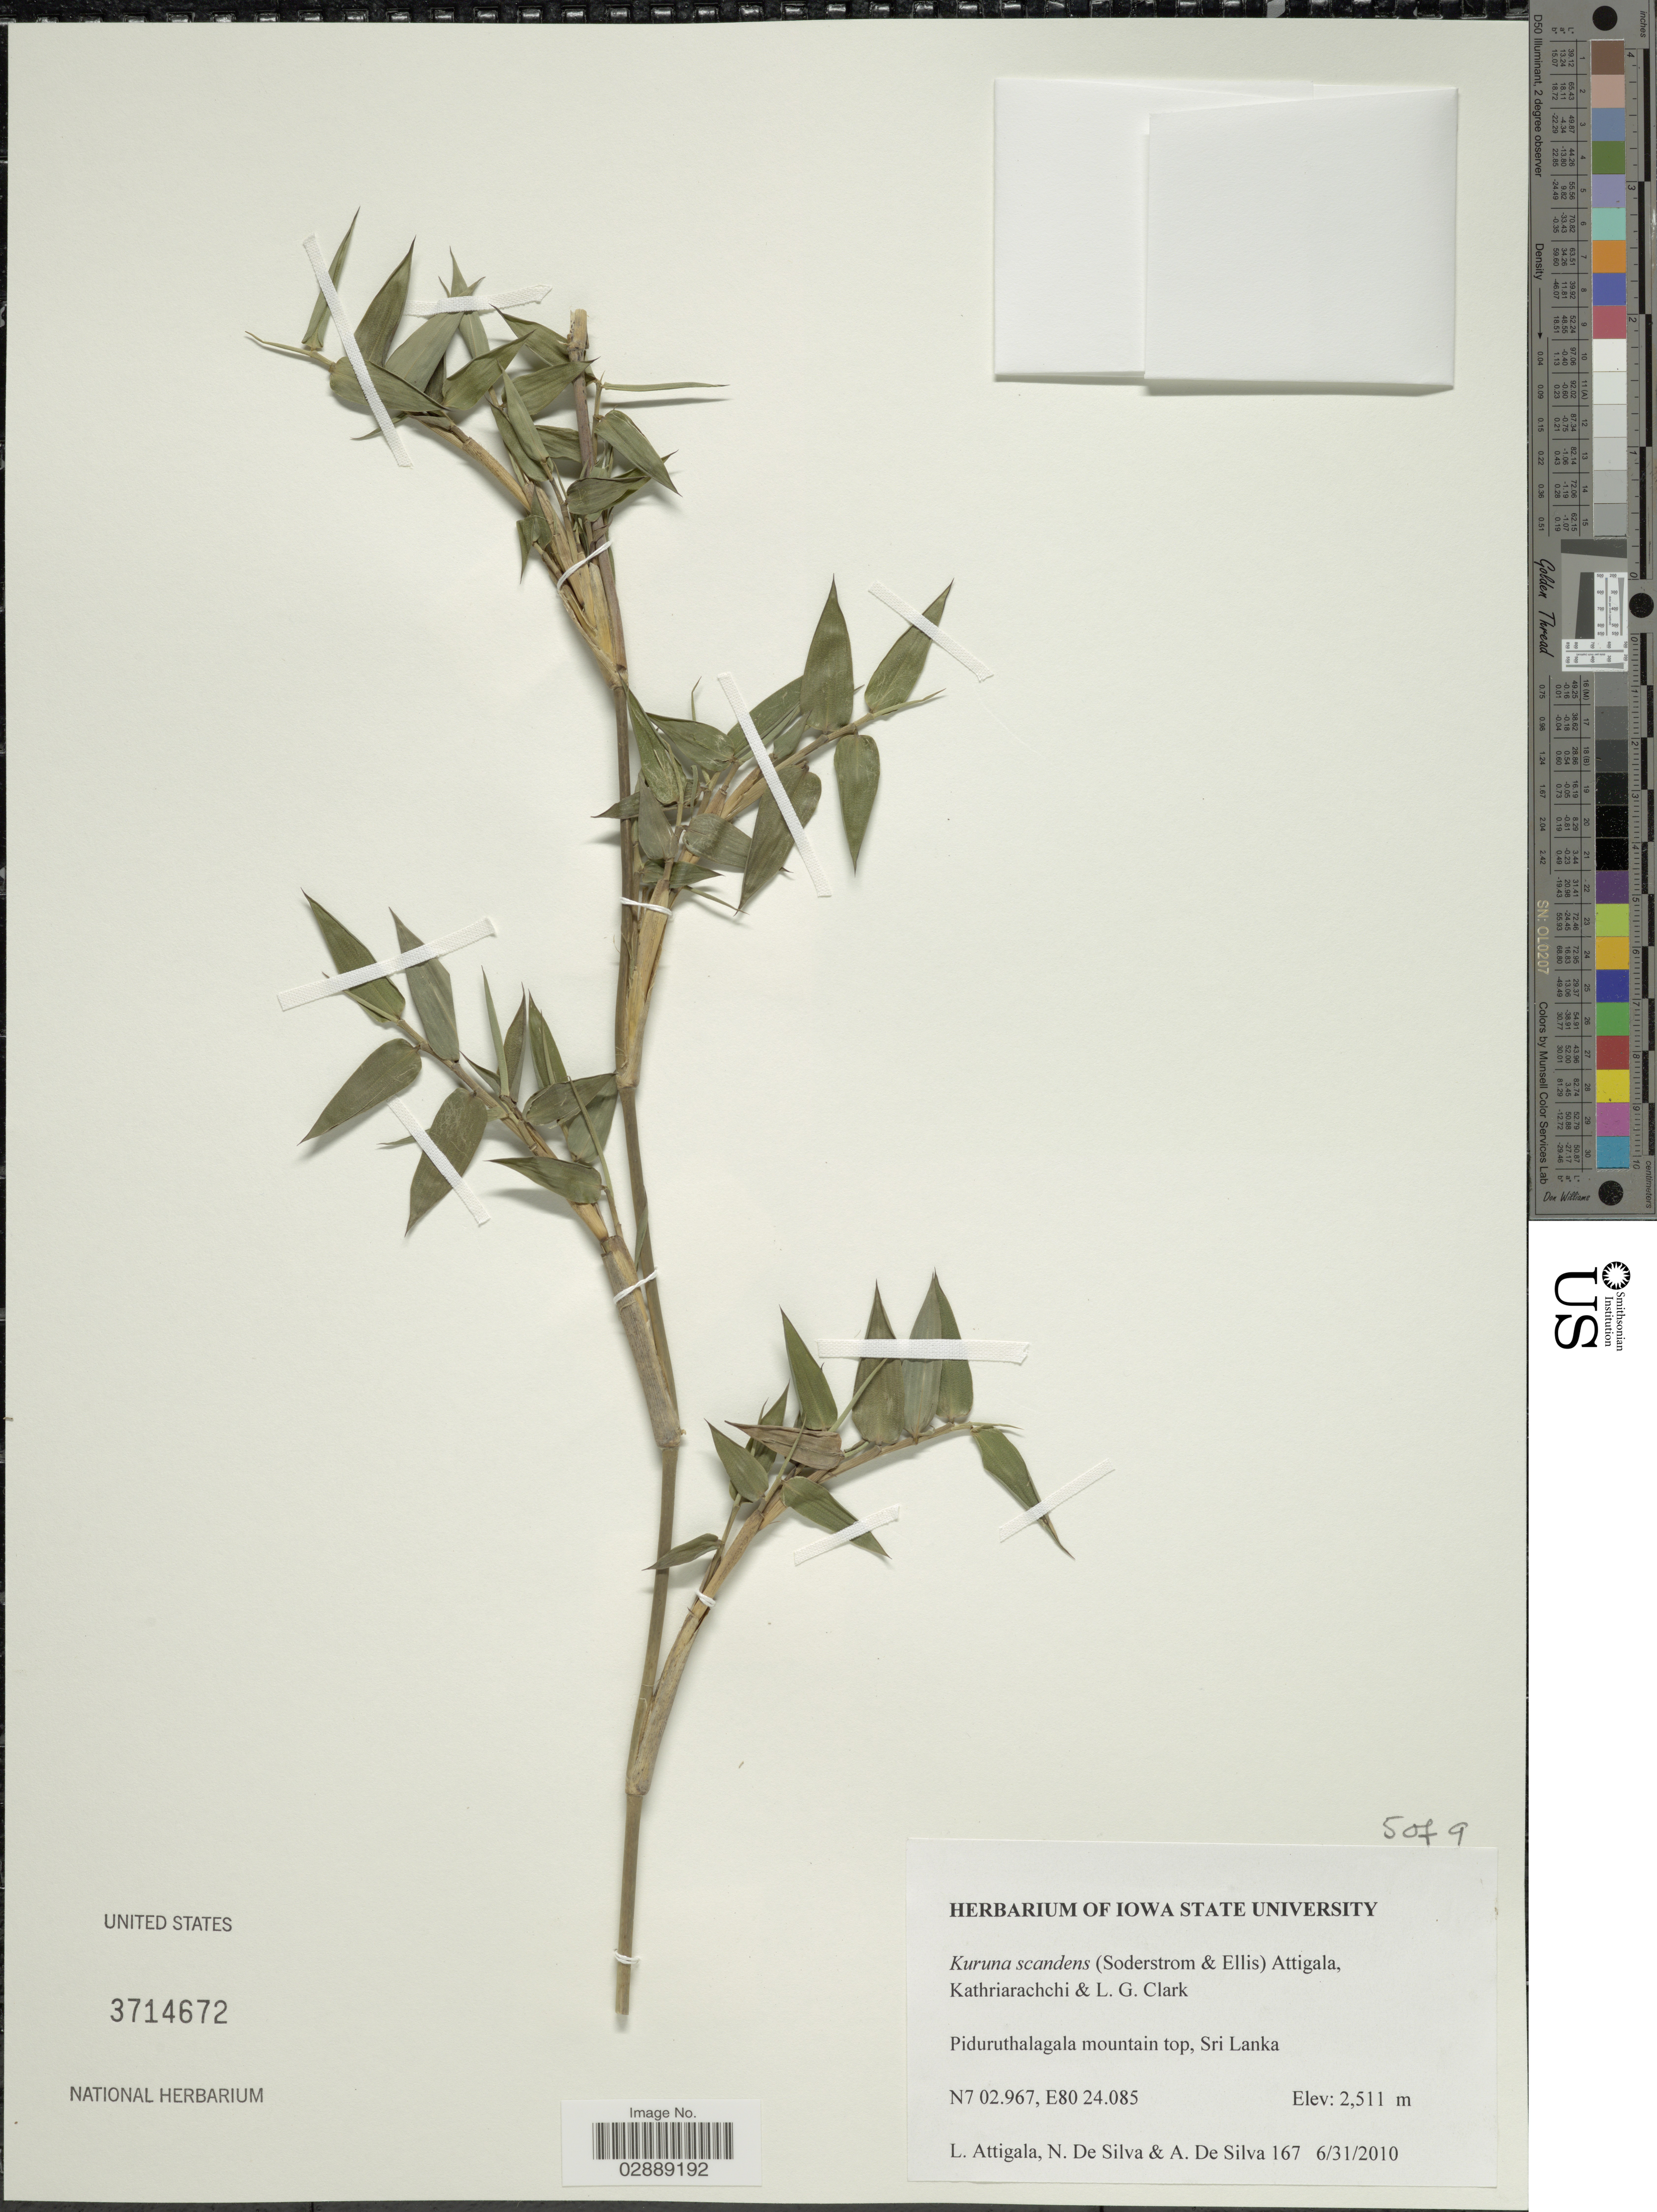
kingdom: Plantae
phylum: Tracheophyta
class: Liliopsida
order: Poales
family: Poaceae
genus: Kuruna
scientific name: Kuruna scandens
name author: (Soderstr. & R.P. Ellis) Attigala et al.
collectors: L. Attigala, A. De Silva & N. De Silva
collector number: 167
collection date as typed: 6/31/2010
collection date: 2010-06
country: Sri Lanka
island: Sri Lanka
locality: Piduruthalagala mountain top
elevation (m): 2511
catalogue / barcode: US 3714672